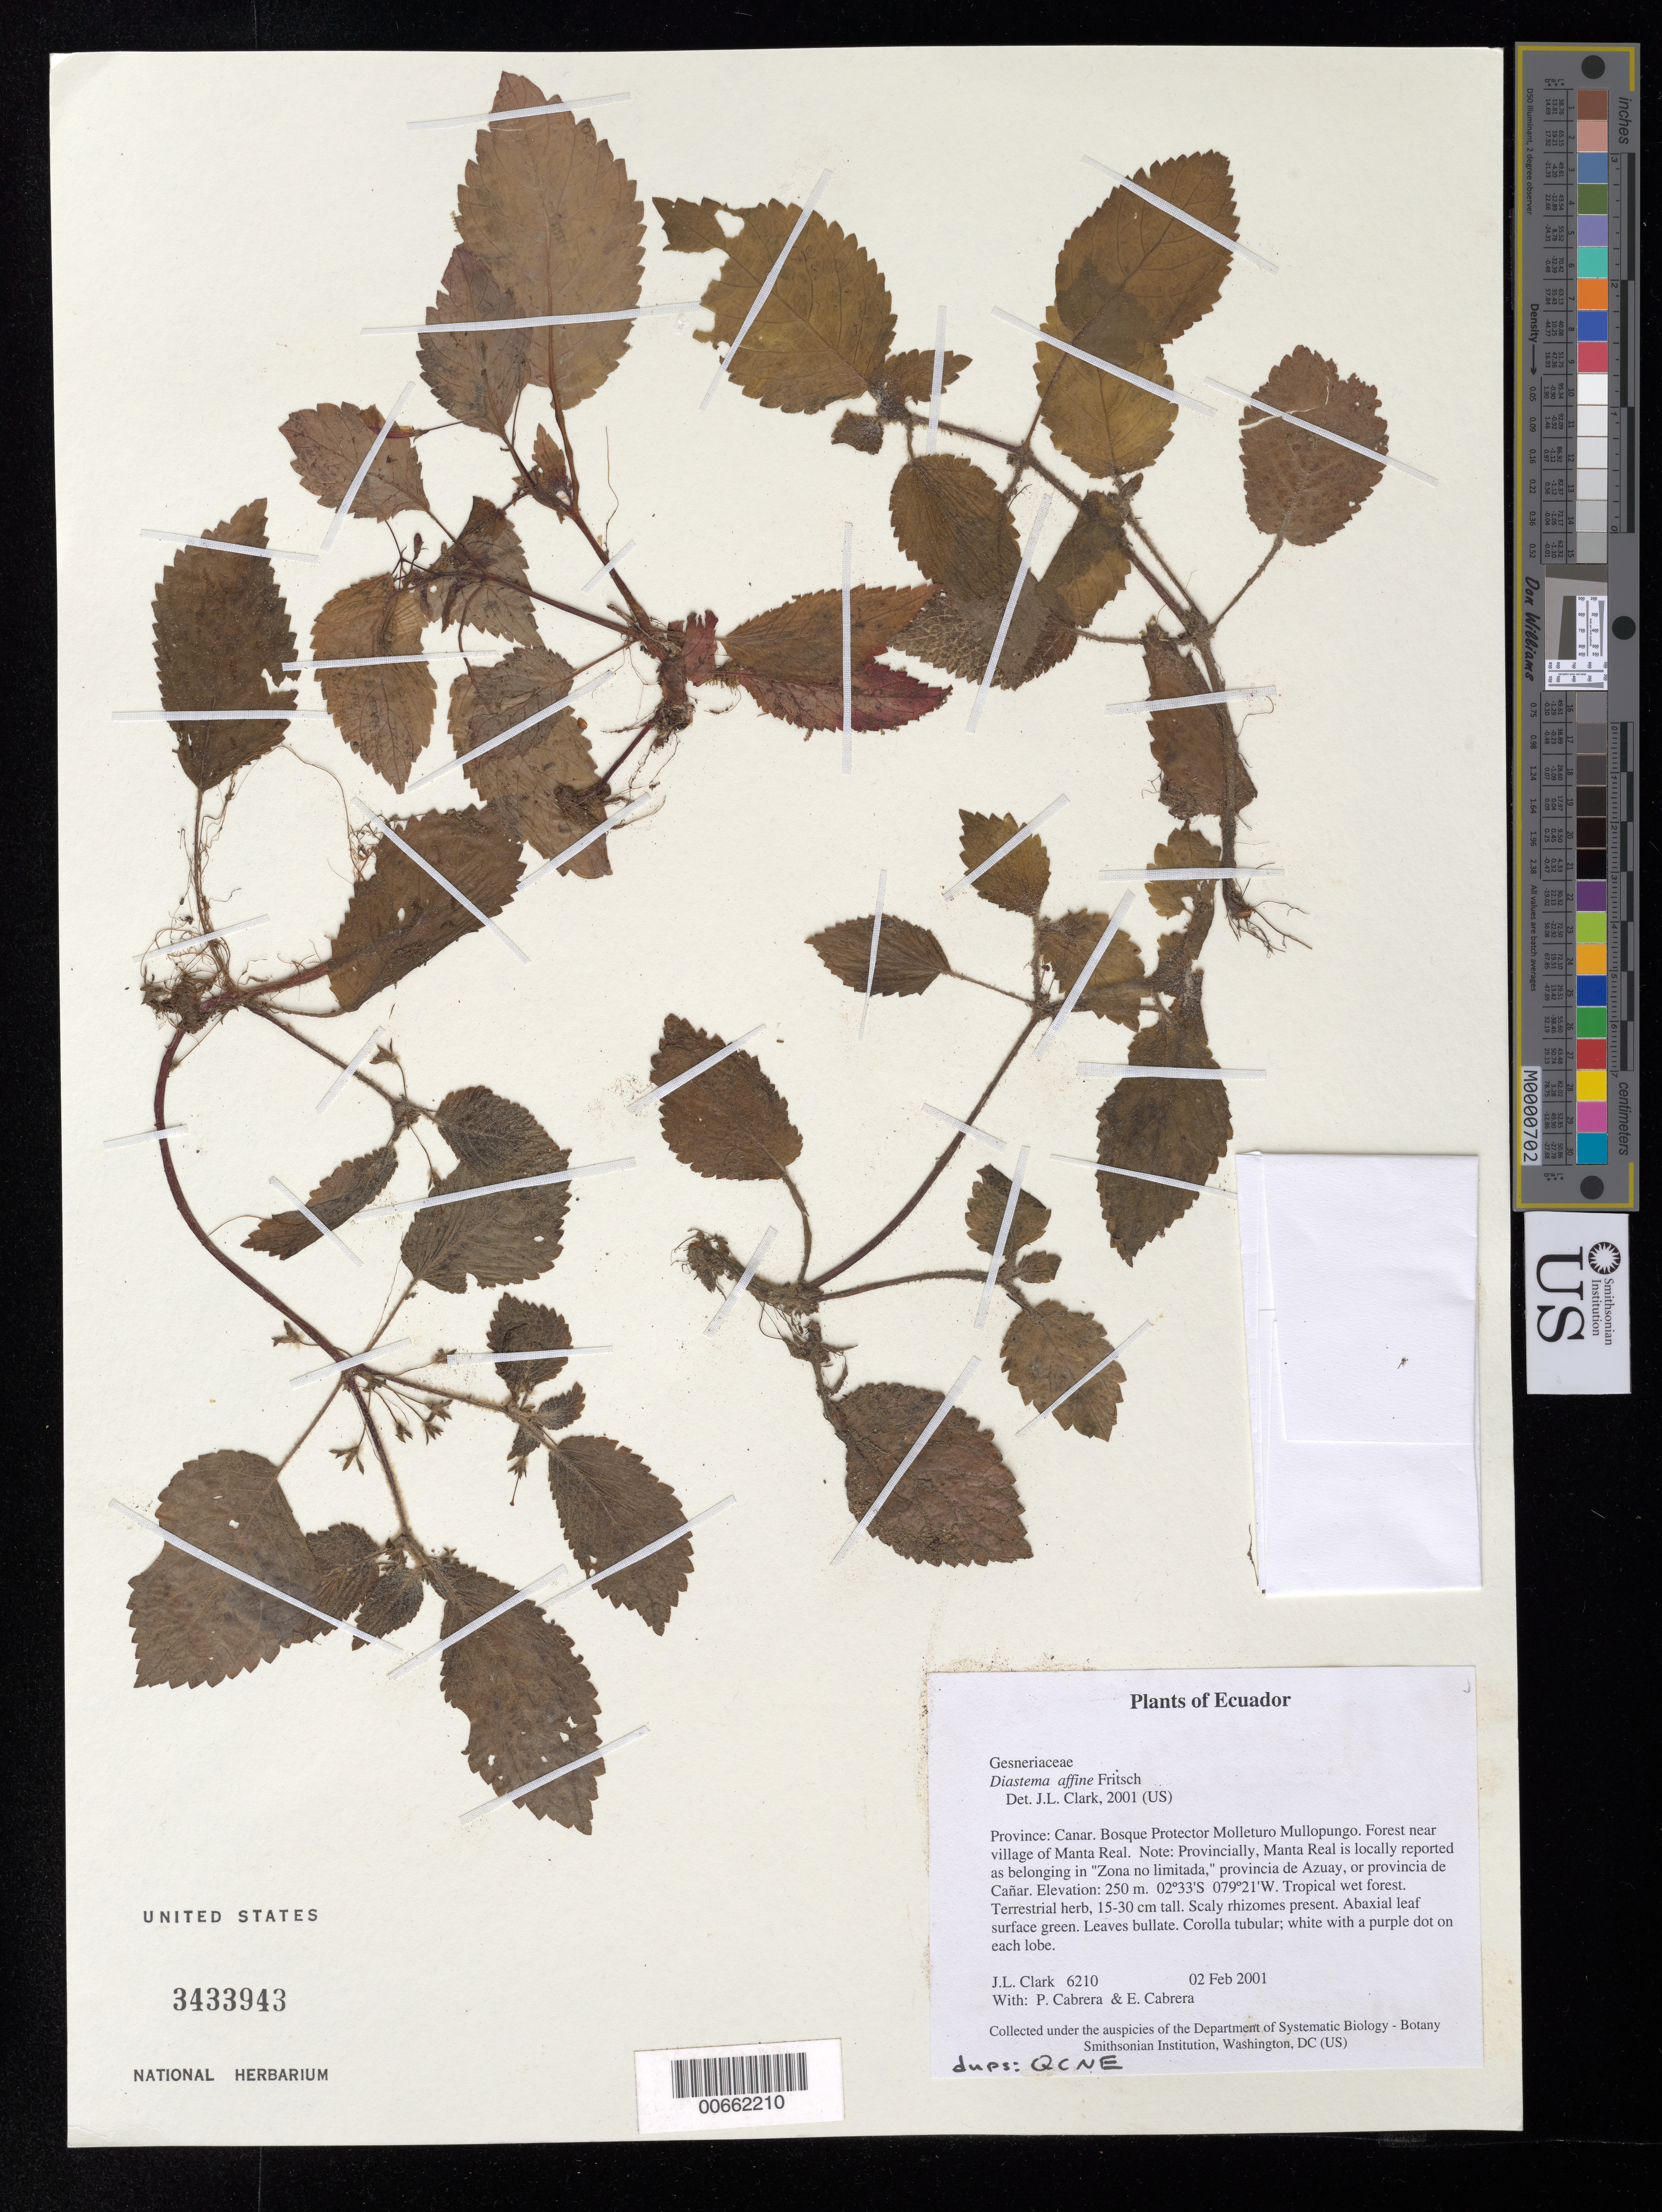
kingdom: Plantae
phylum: Tracheophyta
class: Magnoliopsida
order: Lamiales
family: Gesneriaceae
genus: Diastema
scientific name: Diastema affine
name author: Fritsch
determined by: Clark, J. L., (SEL), The Marie Selby Botanical Garden (UNITED STATES)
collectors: J. L. Clark, P. Cabrera & E. Cabrera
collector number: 6210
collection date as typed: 02 Feb 2001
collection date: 2001-02-02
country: Ecuador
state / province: Cañar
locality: Bosque Protector Molleturo Mullopungo. Forest near village of Manta Real. Note: Provincially, Manta Real is locally reported as belonging in "Zona no limitada," provincia de Azuay, or provincia de Cañar.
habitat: Tropical wet forest.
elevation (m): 250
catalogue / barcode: US 3433943